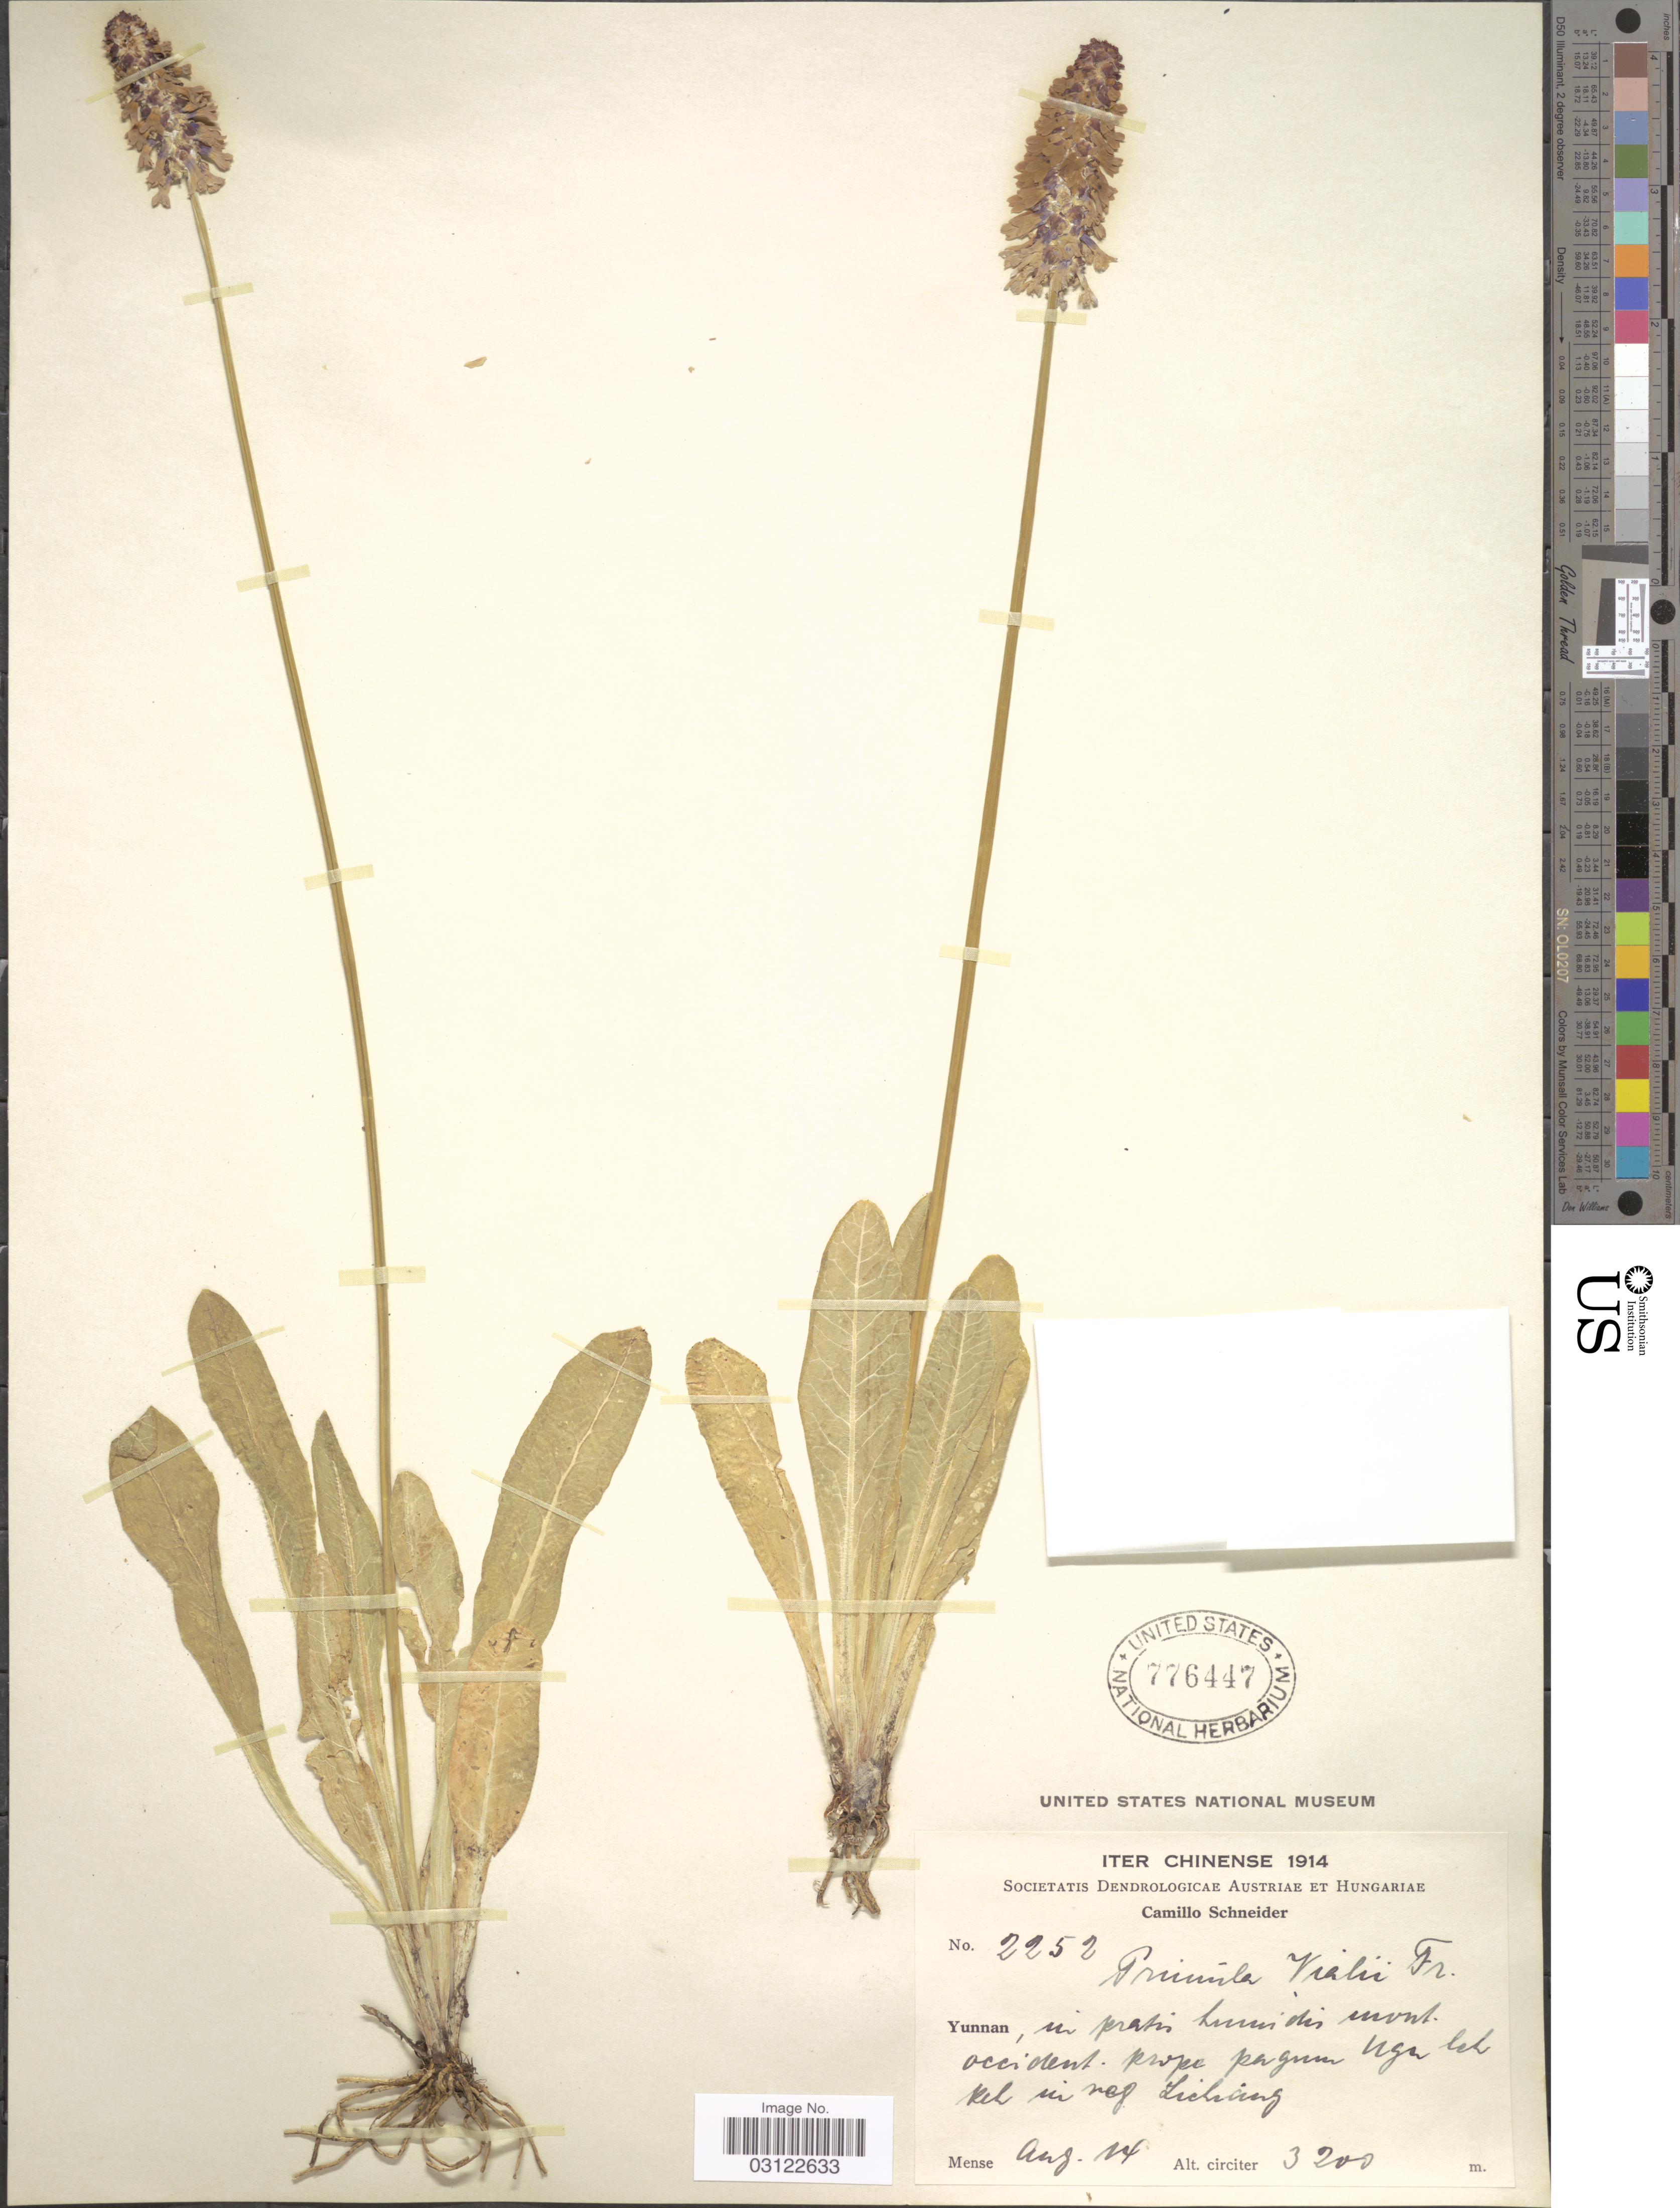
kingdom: Plantae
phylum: Tracheophyta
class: Magnoliopsida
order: Ericales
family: Primulaceae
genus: Primula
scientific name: Primula vialii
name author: Delavay ex Franch.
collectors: C. K. Schneider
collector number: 2252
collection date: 1914-08-14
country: China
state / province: Yunnan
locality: In pratis humidis mont. occident. prope pagum Nga leh keh in reg. Lichiang. [interpreted]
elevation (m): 3200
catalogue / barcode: US 776447